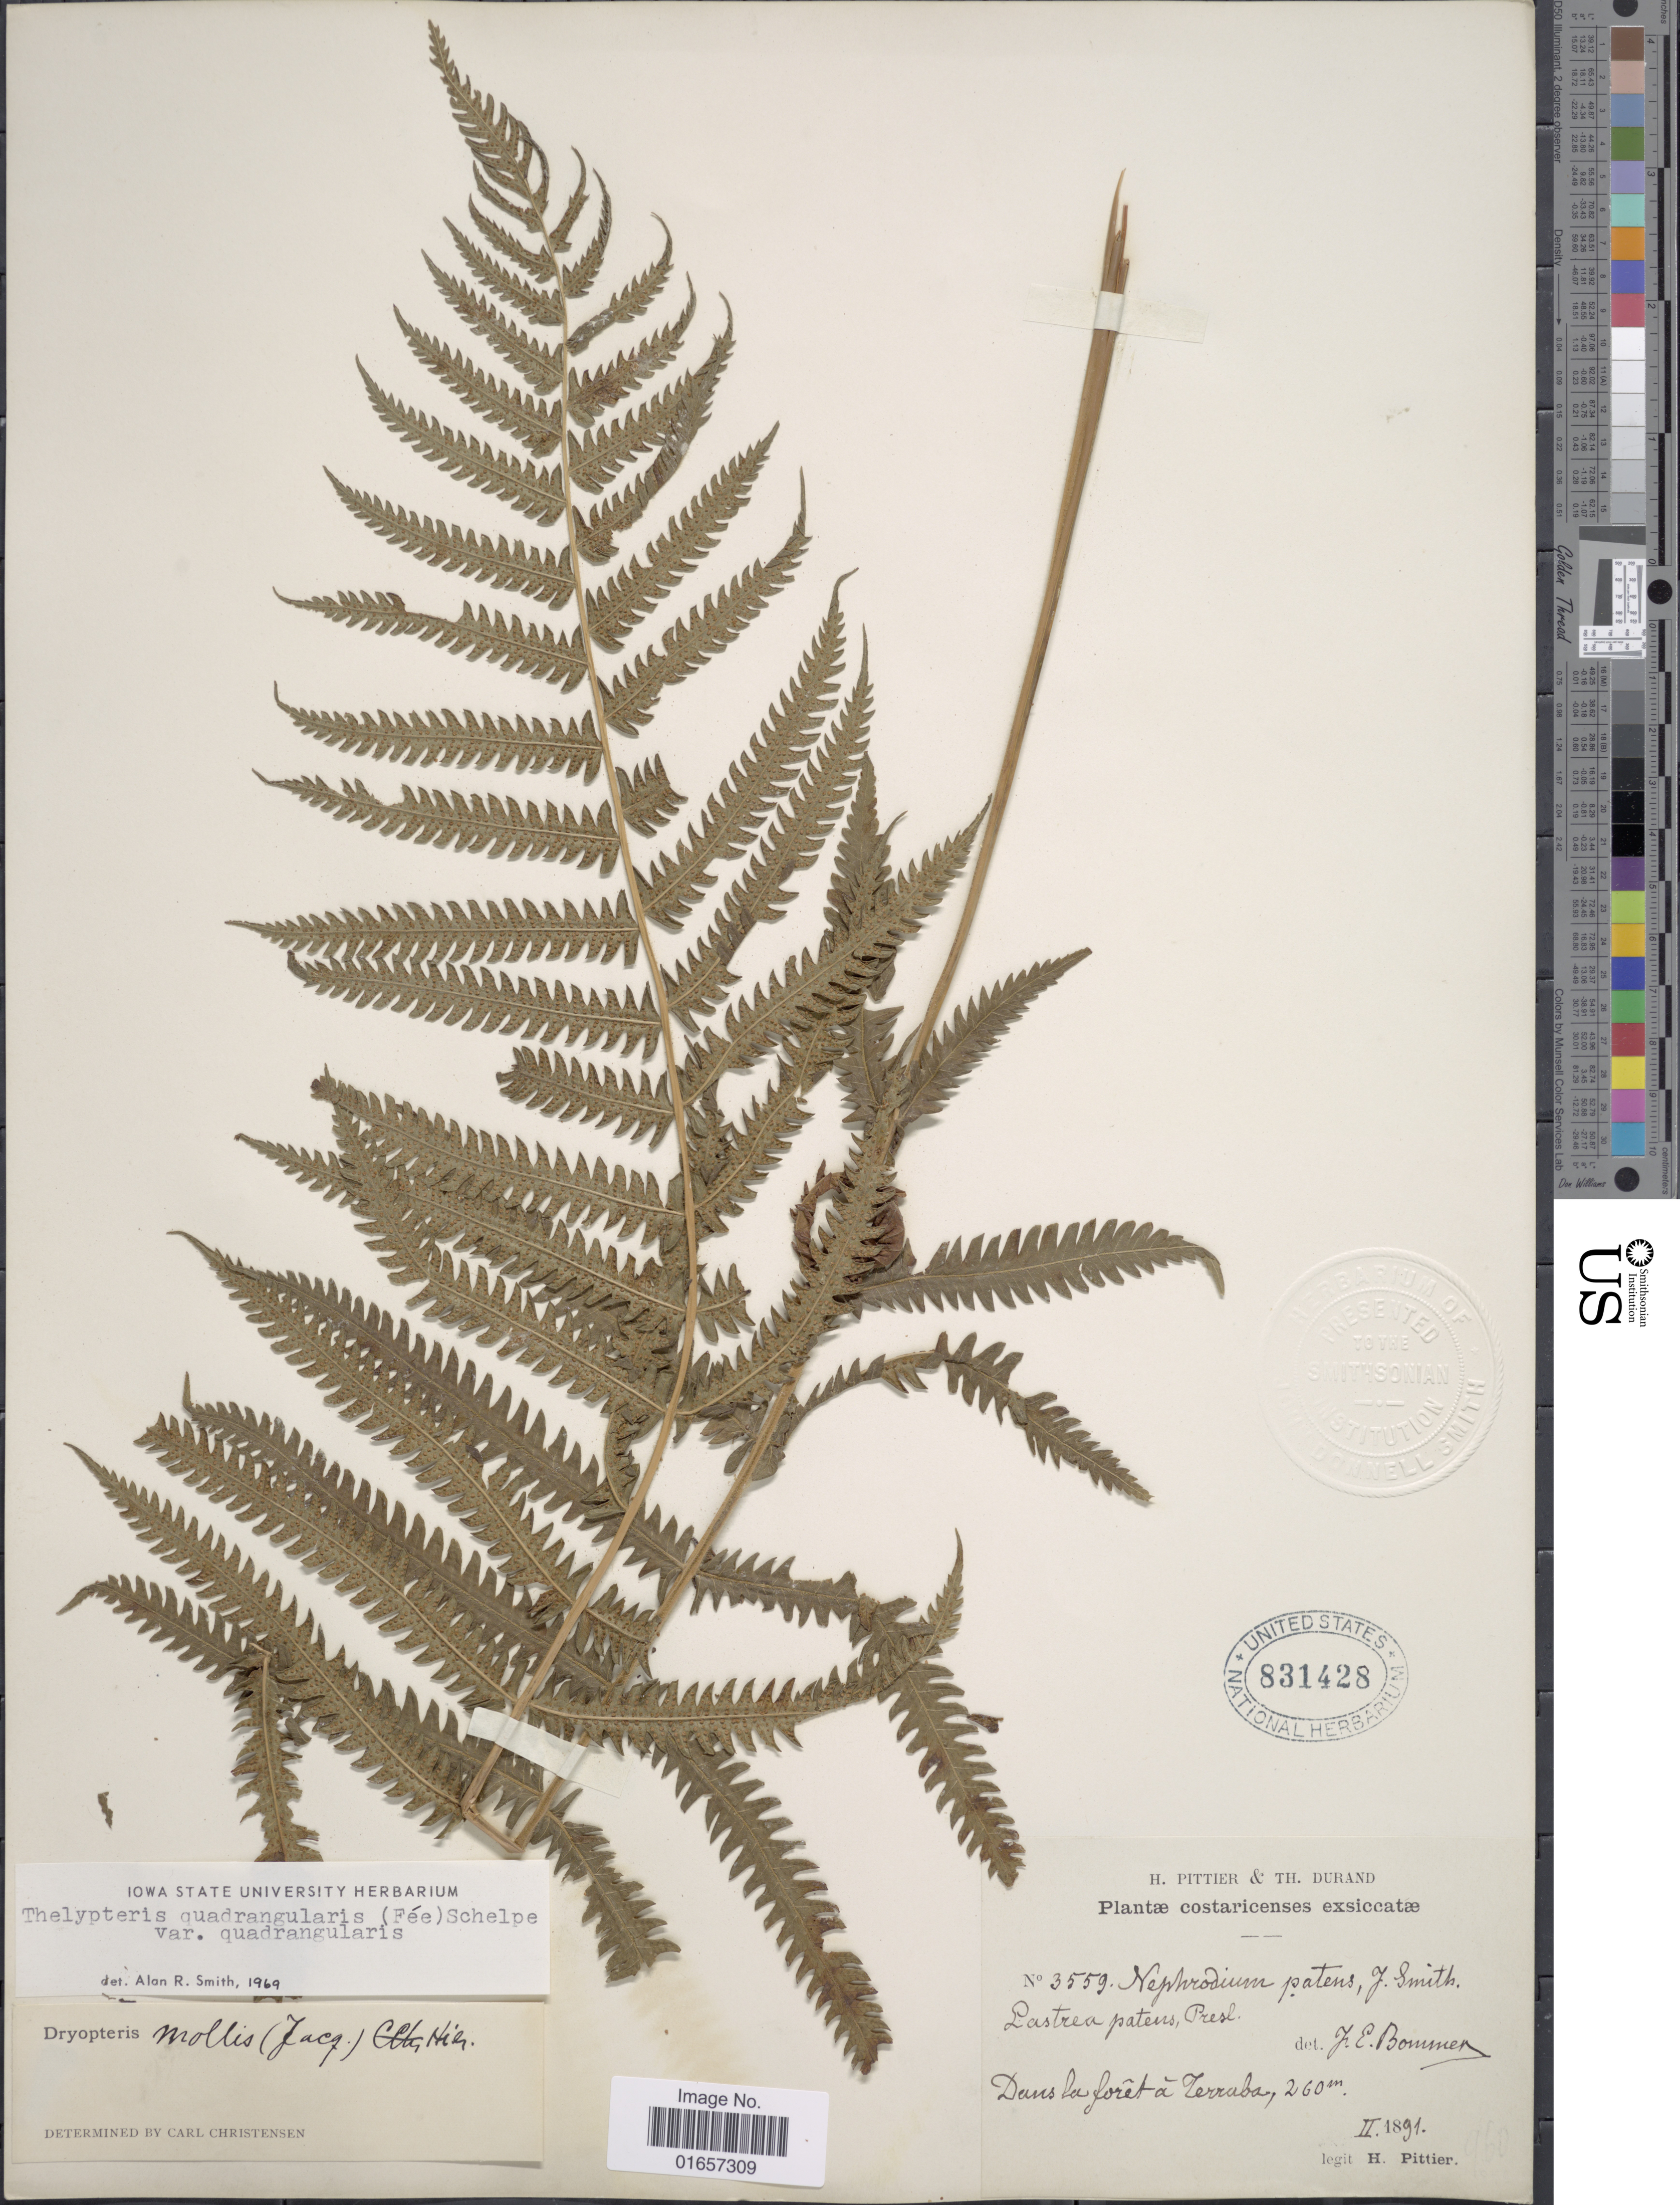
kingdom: Plantae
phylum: Tracheophyta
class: Polypodiopsida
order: Polypodiales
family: Thelypteridaceae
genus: Christella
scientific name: Christella hispidula var. hispidula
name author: (Decne.) Holttum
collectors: H. F. Pittier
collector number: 3559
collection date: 1891-02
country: Costa Rica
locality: Dans la forêt á Terraba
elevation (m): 260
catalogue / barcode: US 831428